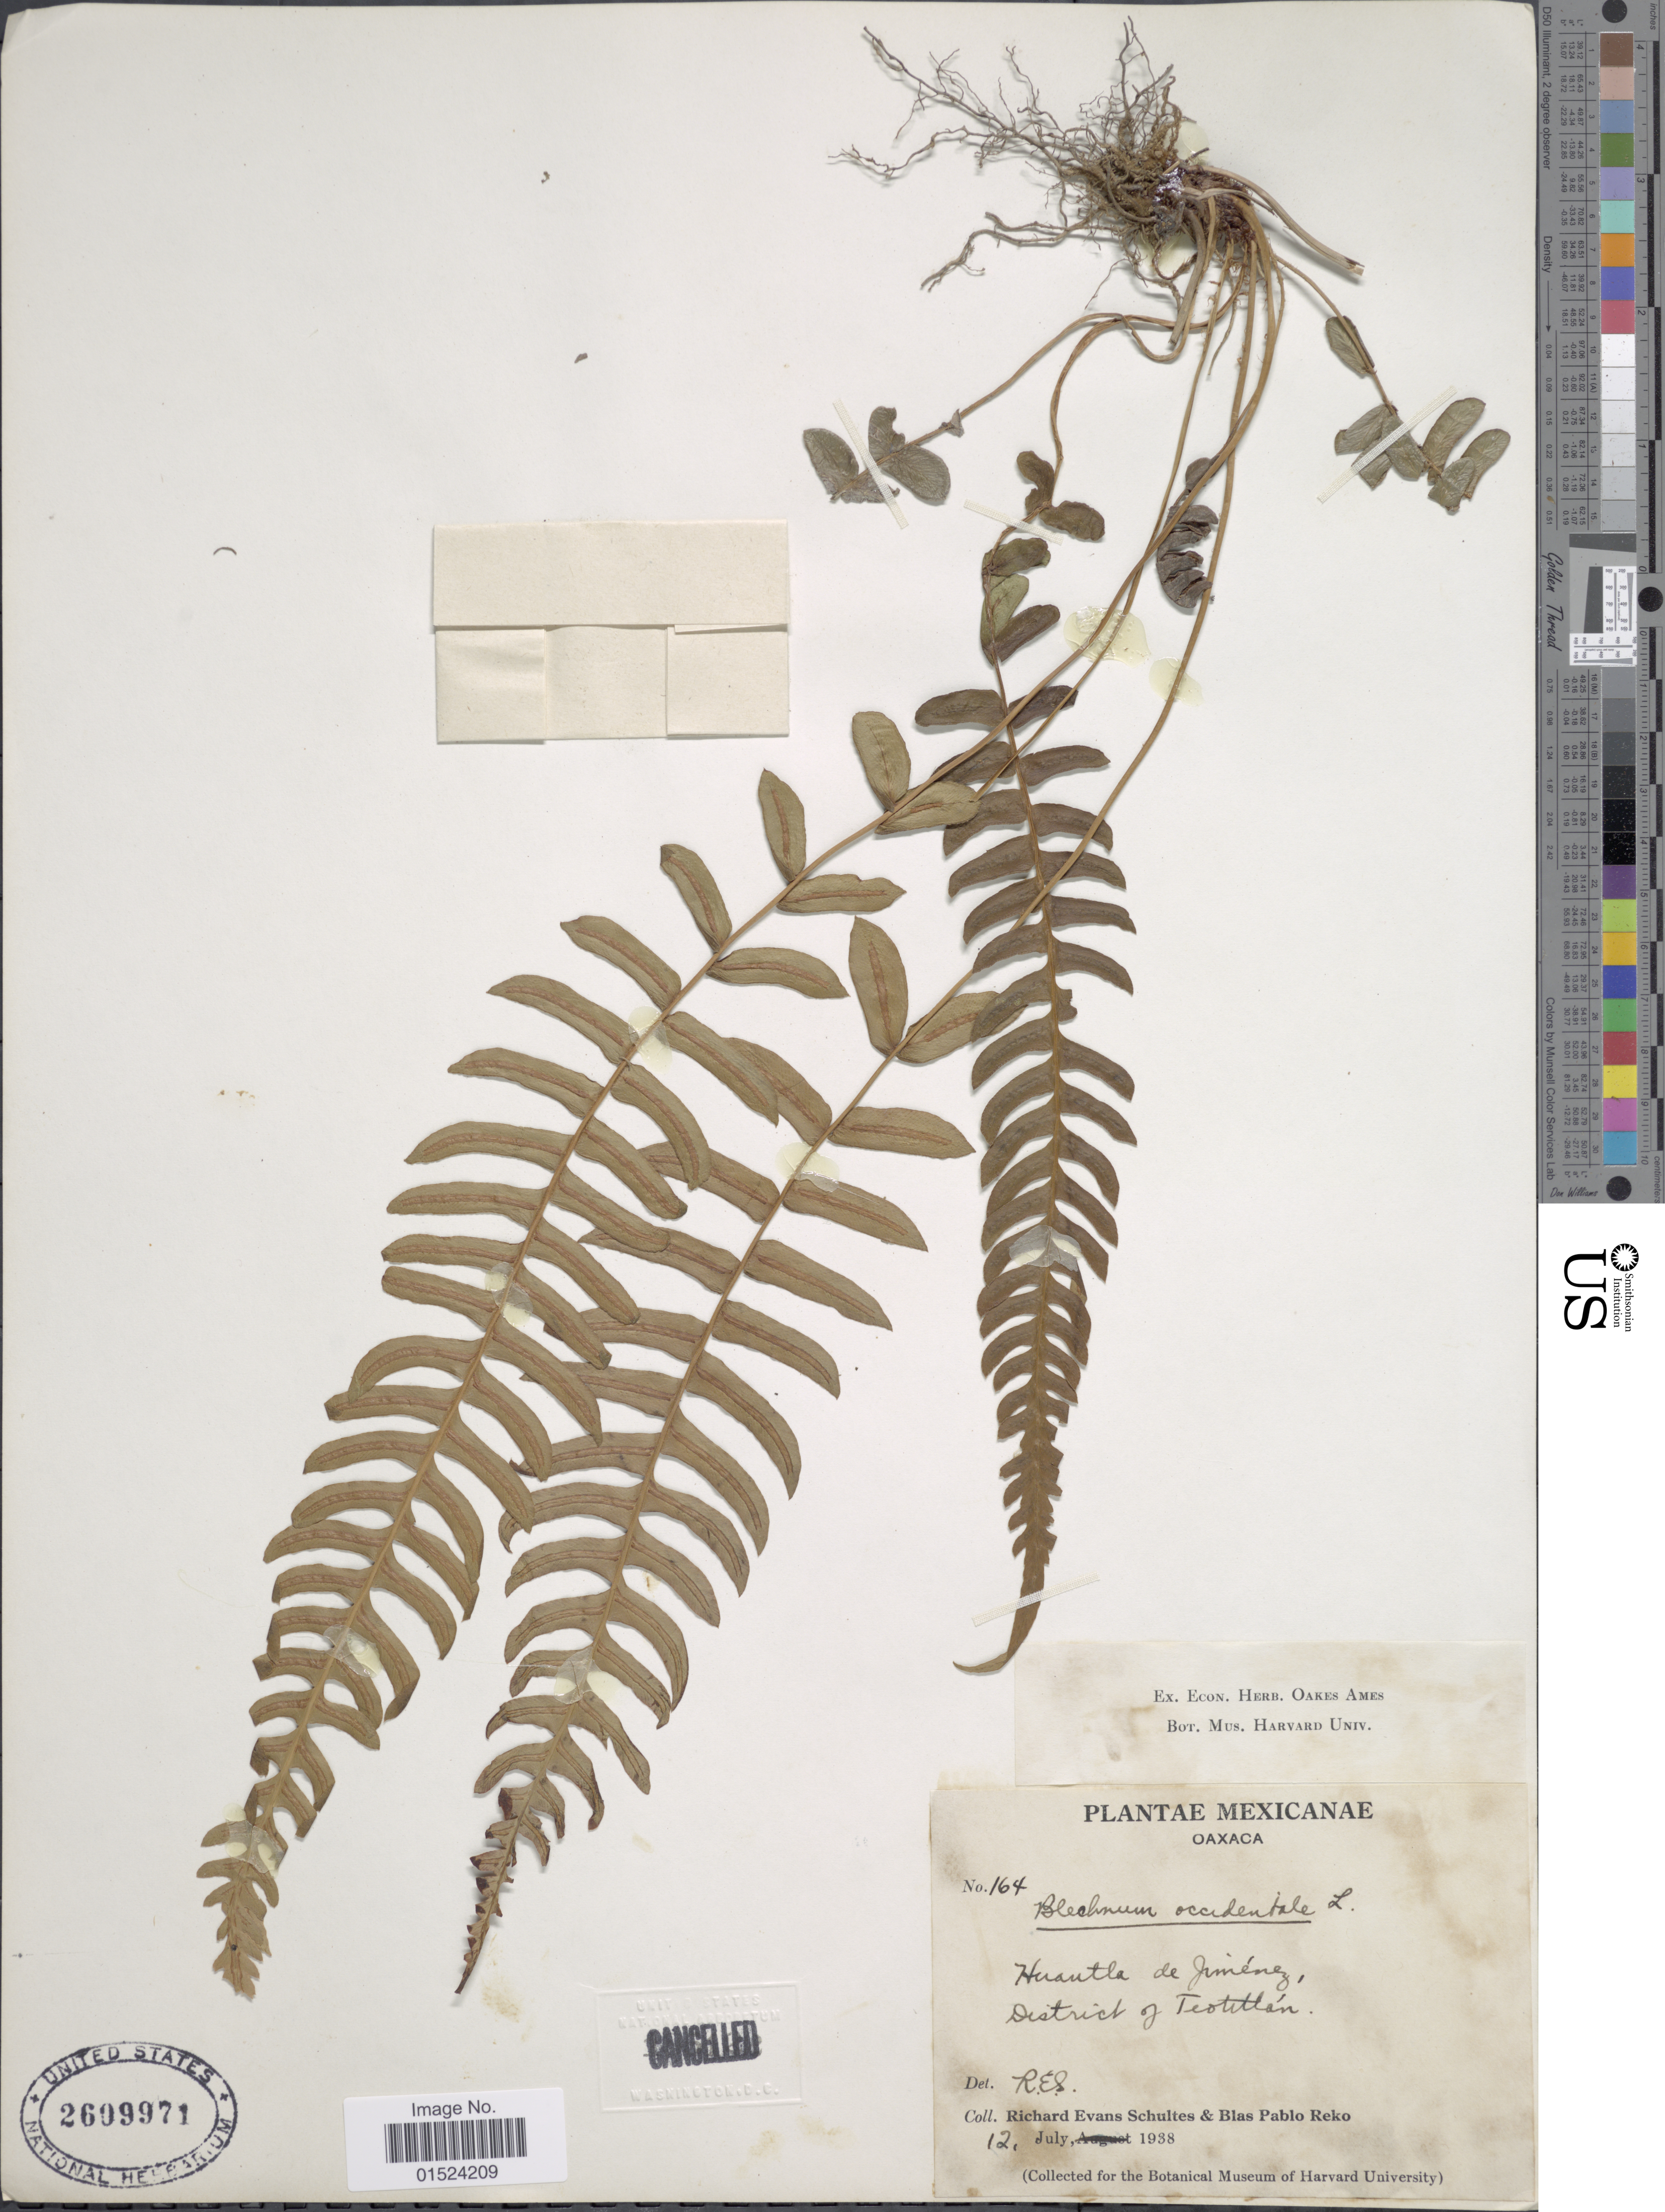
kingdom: Plantae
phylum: Tracheophyta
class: Polypodiopsida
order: Polypodiales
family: Blechnaceae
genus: Blechnum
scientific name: Blechnum occidentale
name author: L.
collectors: R. E. Schultes & B. P. Reko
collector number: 164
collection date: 1938-07-12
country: Mexico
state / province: Oaxaca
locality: Huantla de Jiménz, District of Teohtlán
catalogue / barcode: US 2609971